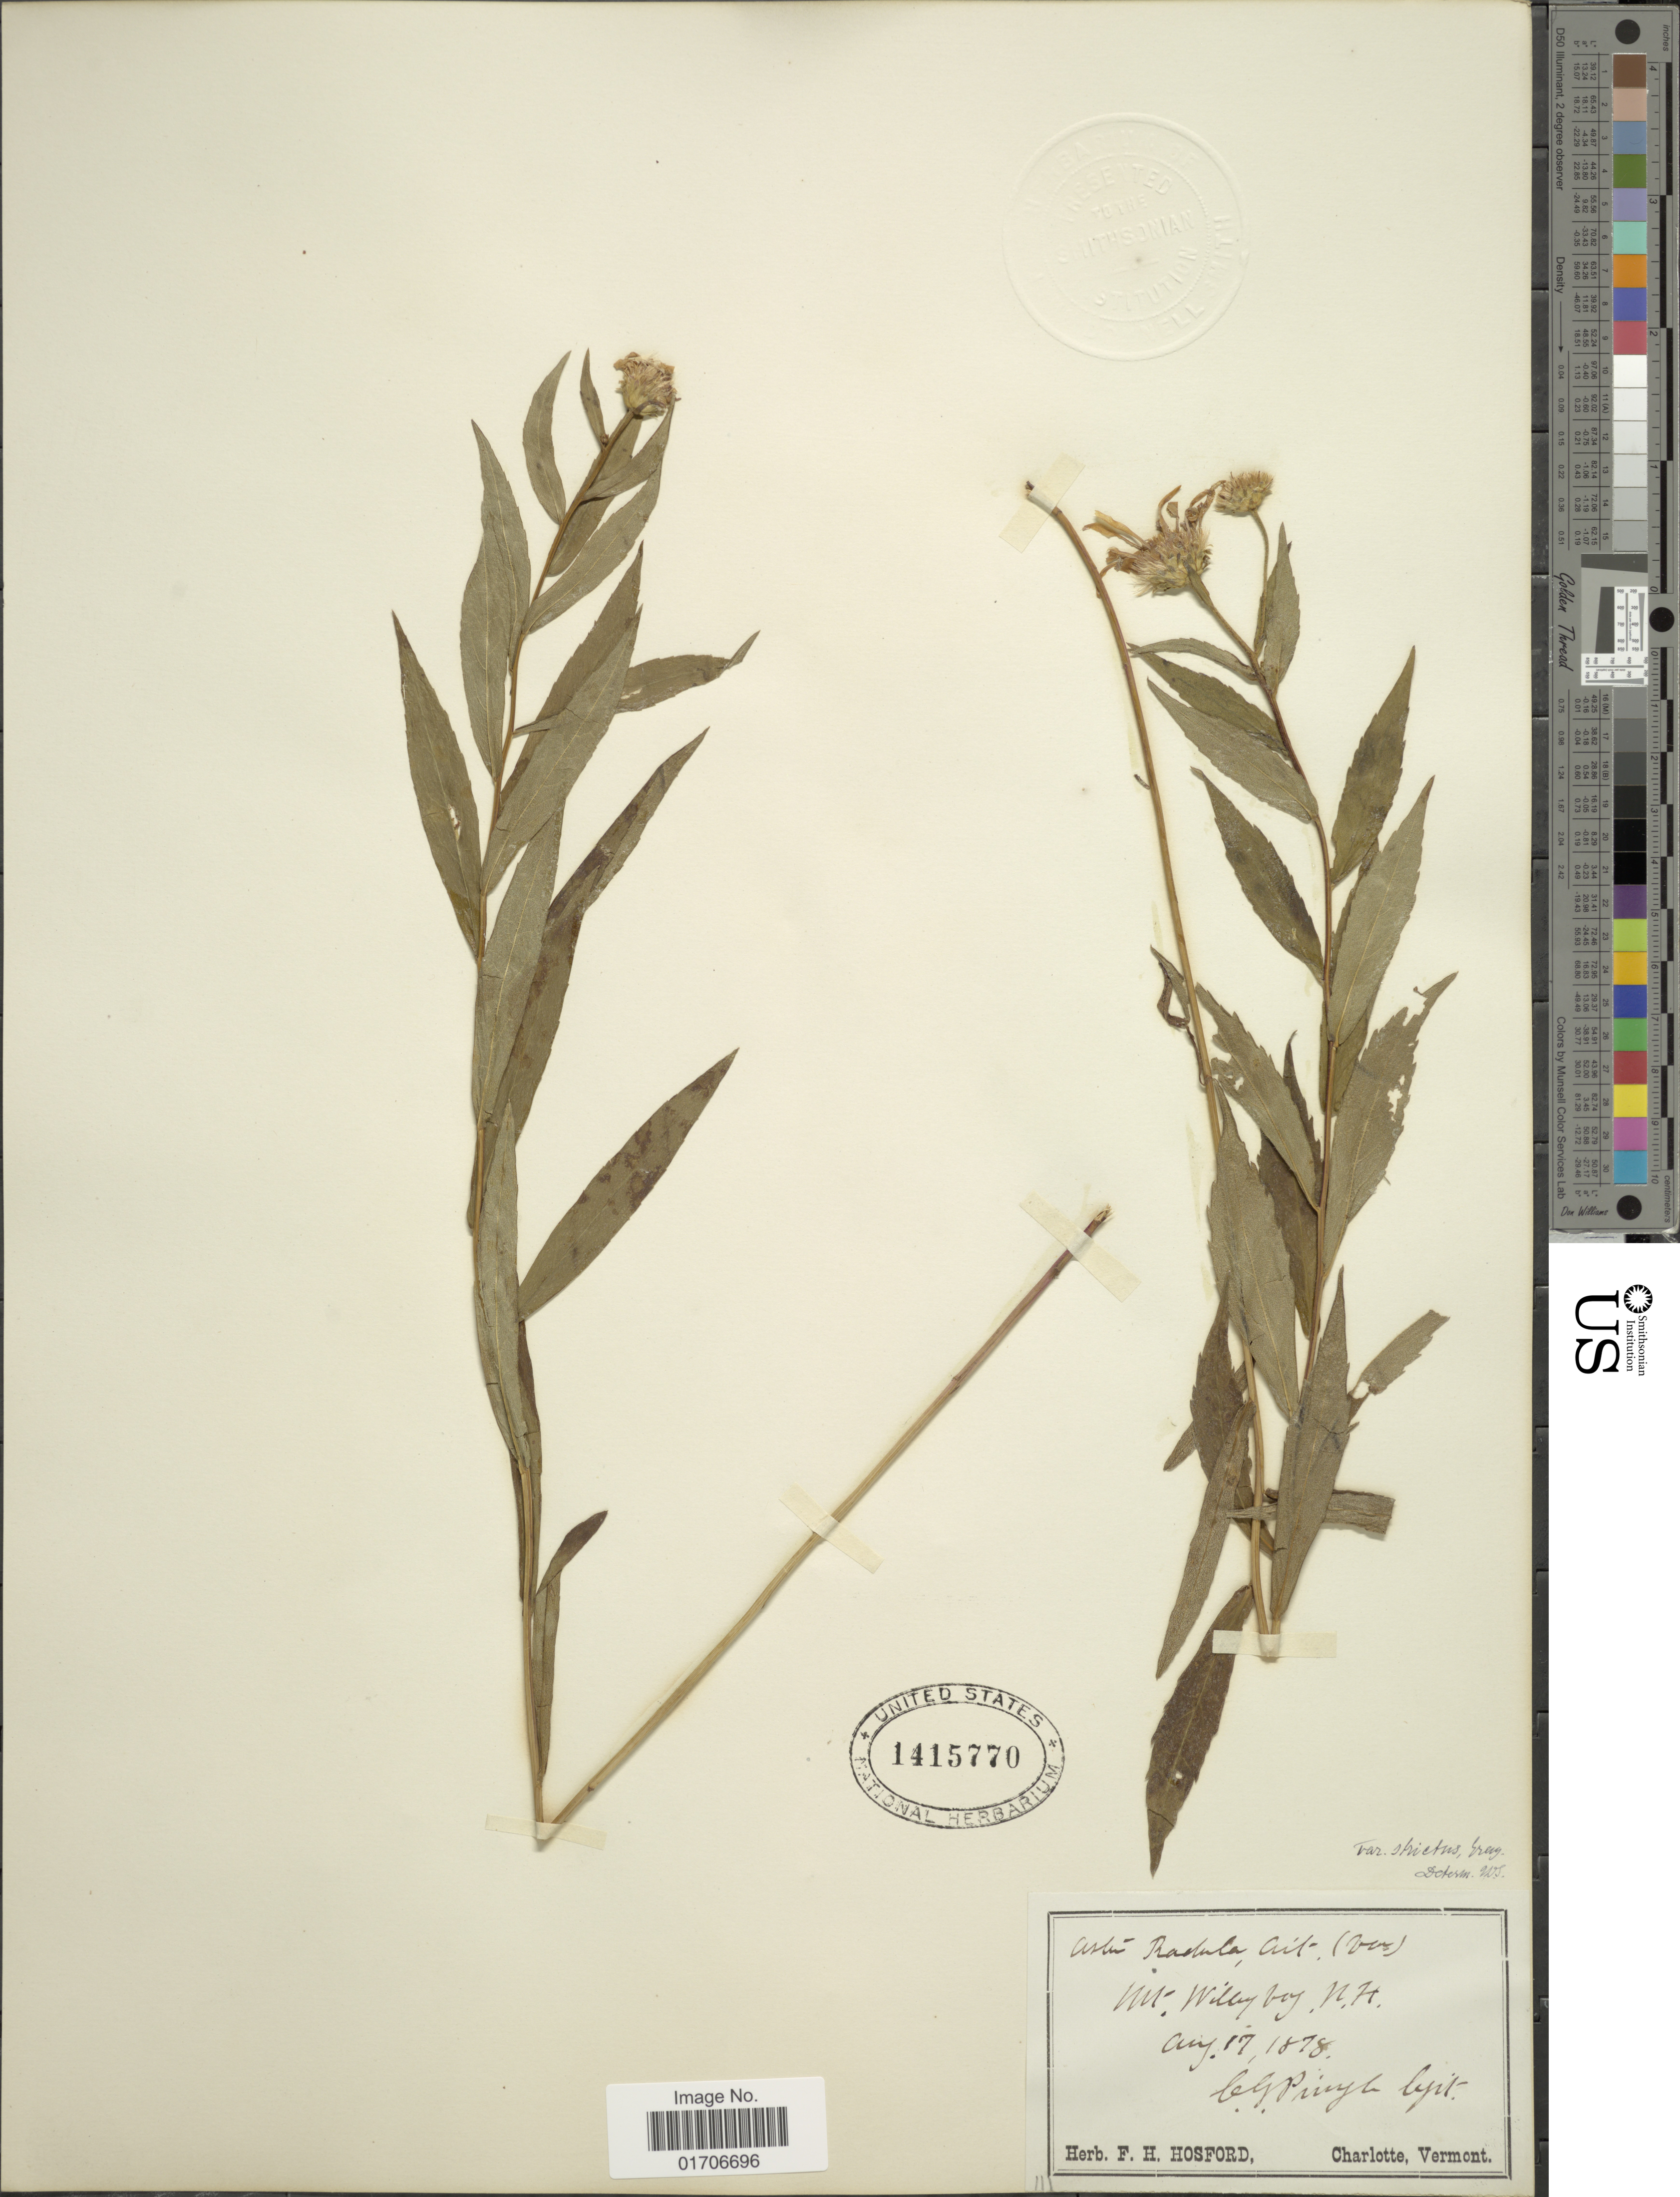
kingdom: Plantae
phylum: Tracheophyta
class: Magnoliopsida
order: Asterales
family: Asteraceae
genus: Eurybia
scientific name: Eurybia radula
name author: (Aiton) G.L. Nesom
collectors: C. G. Pringle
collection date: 1878-08-17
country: United States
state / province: New Hampshire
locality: Mt. Willey bay, N.H.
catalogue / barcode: US 1415770